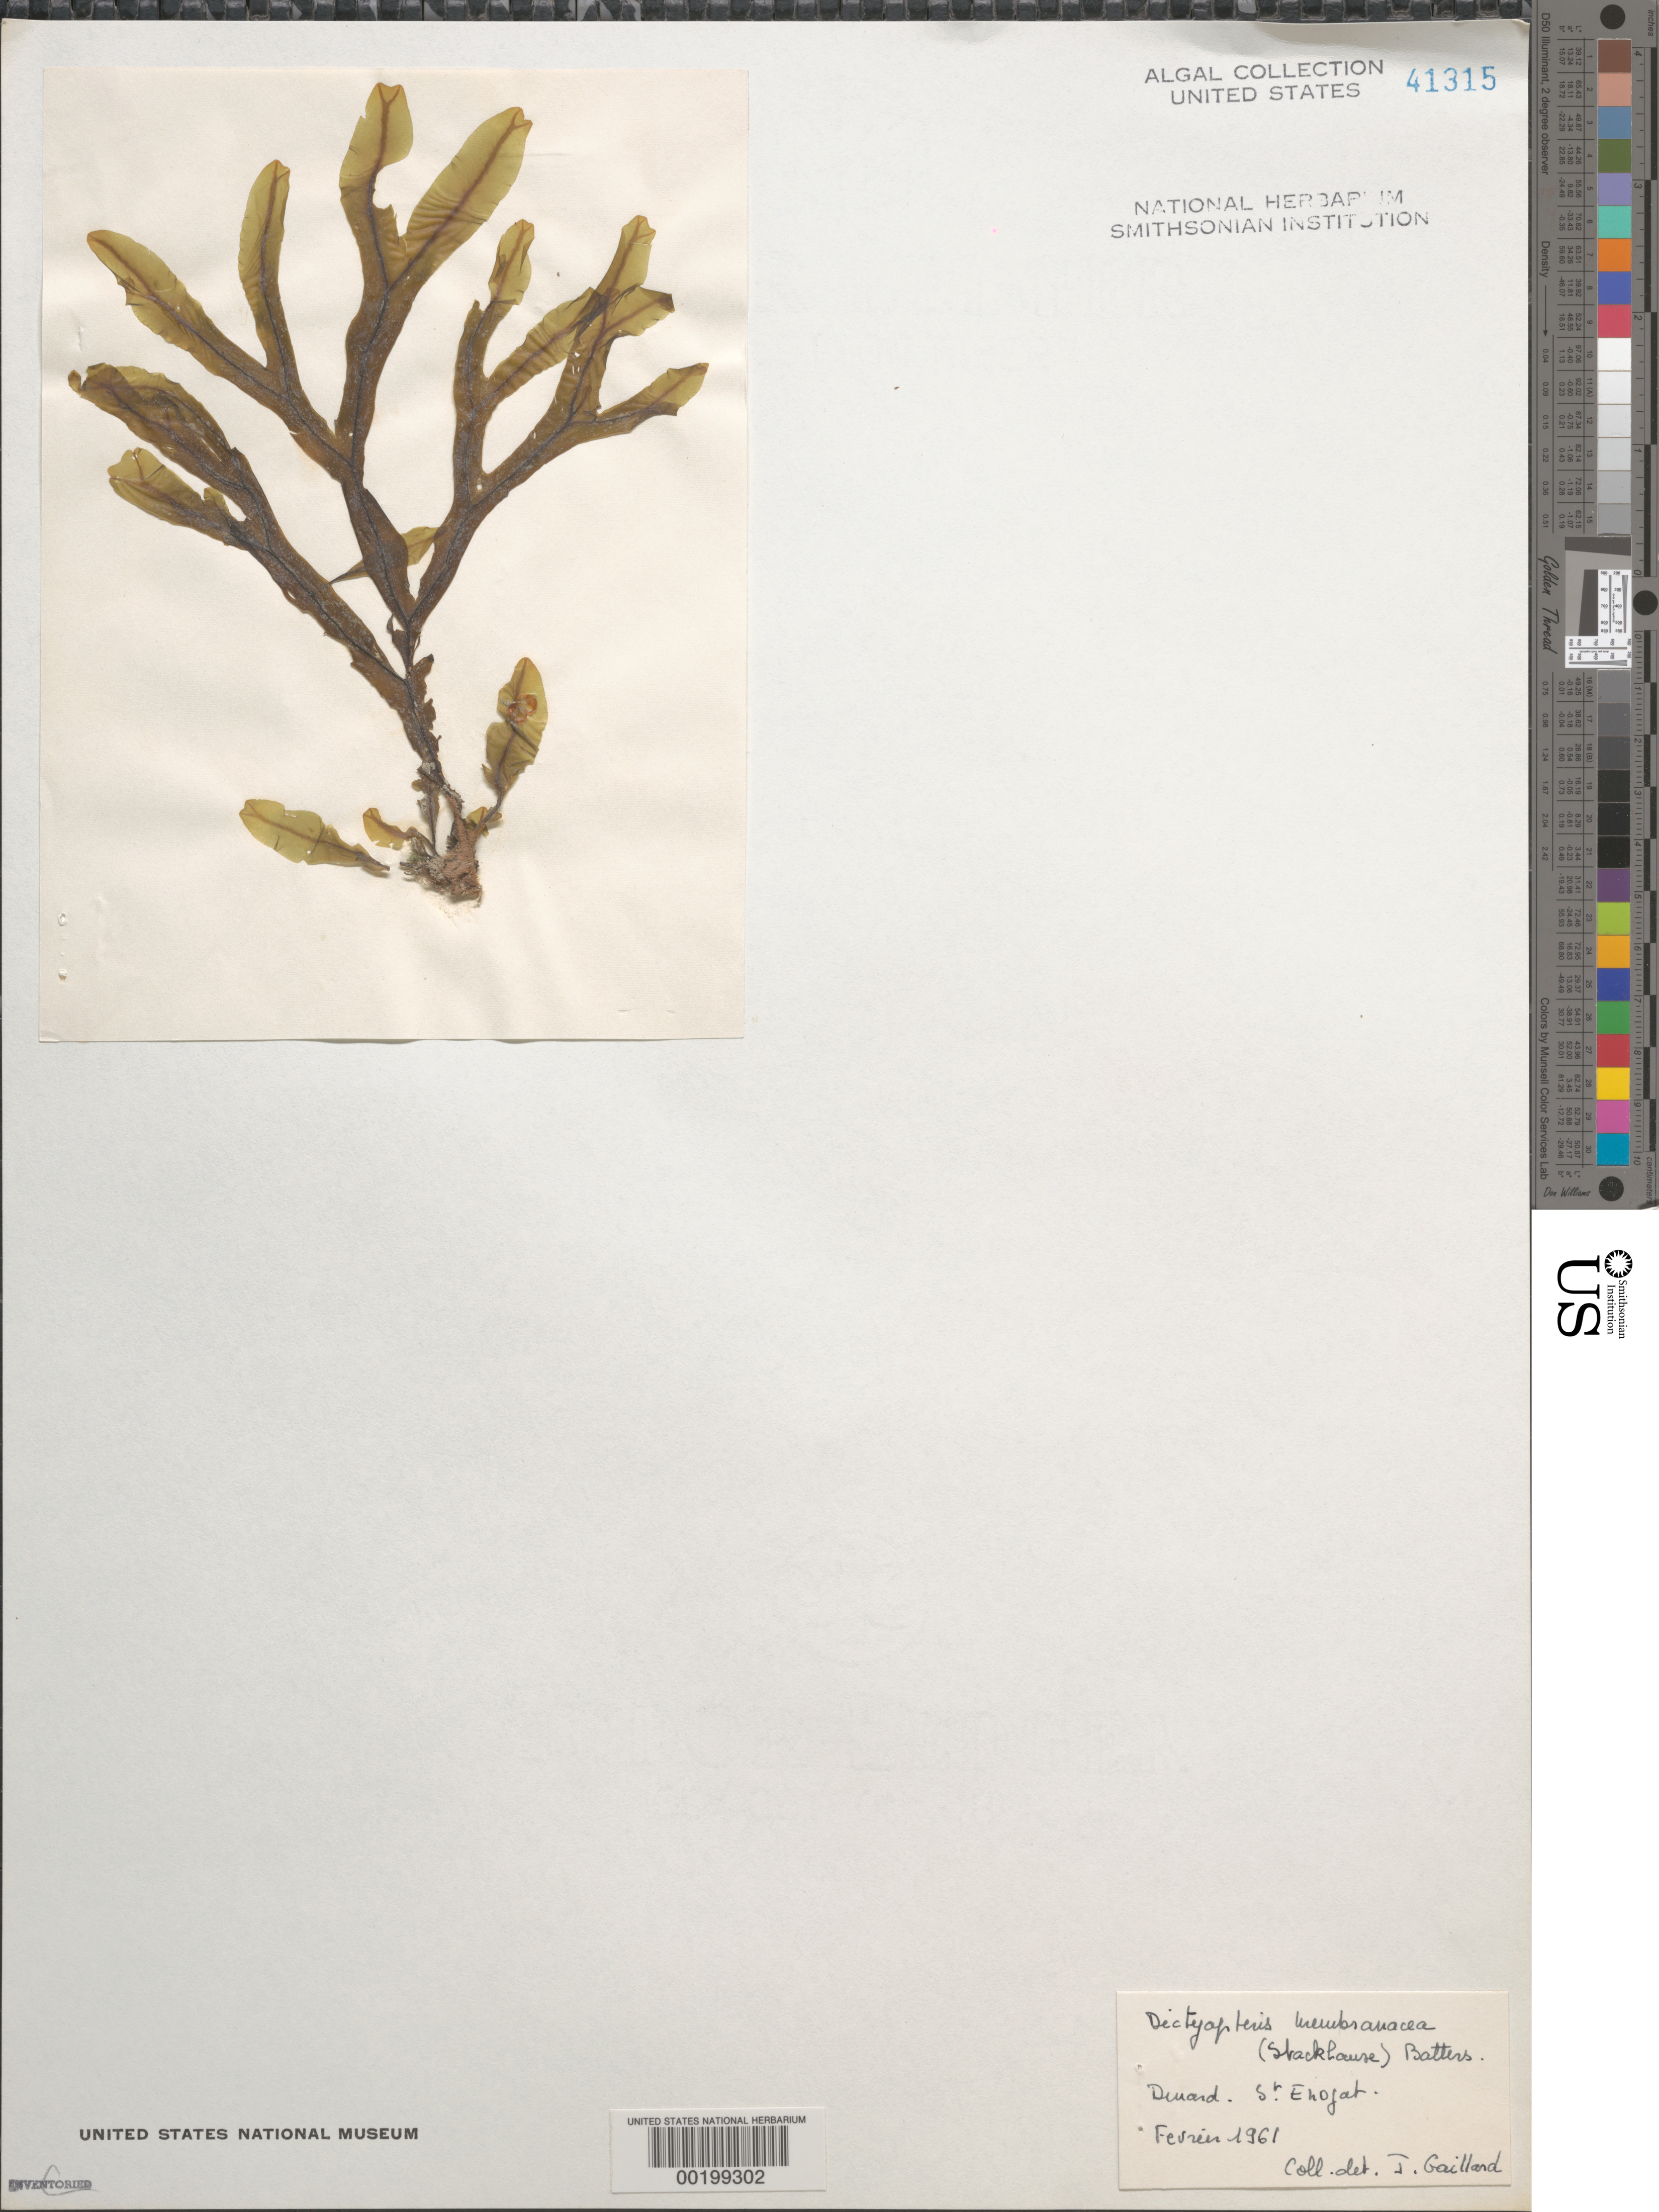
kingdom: Chromista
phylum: Ochrophyta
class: Phaeophyceae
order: Dictyotales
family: Dictyotaceae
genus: Dictyopteris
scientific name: Dictyopteris polypodioides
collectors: J. Gaillard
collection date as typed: Feb 1961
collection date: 1961-02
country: France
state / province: Bretagne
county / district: Ille-et-Vilaine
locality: Dinard, St. Enogat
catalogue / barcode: US 41315